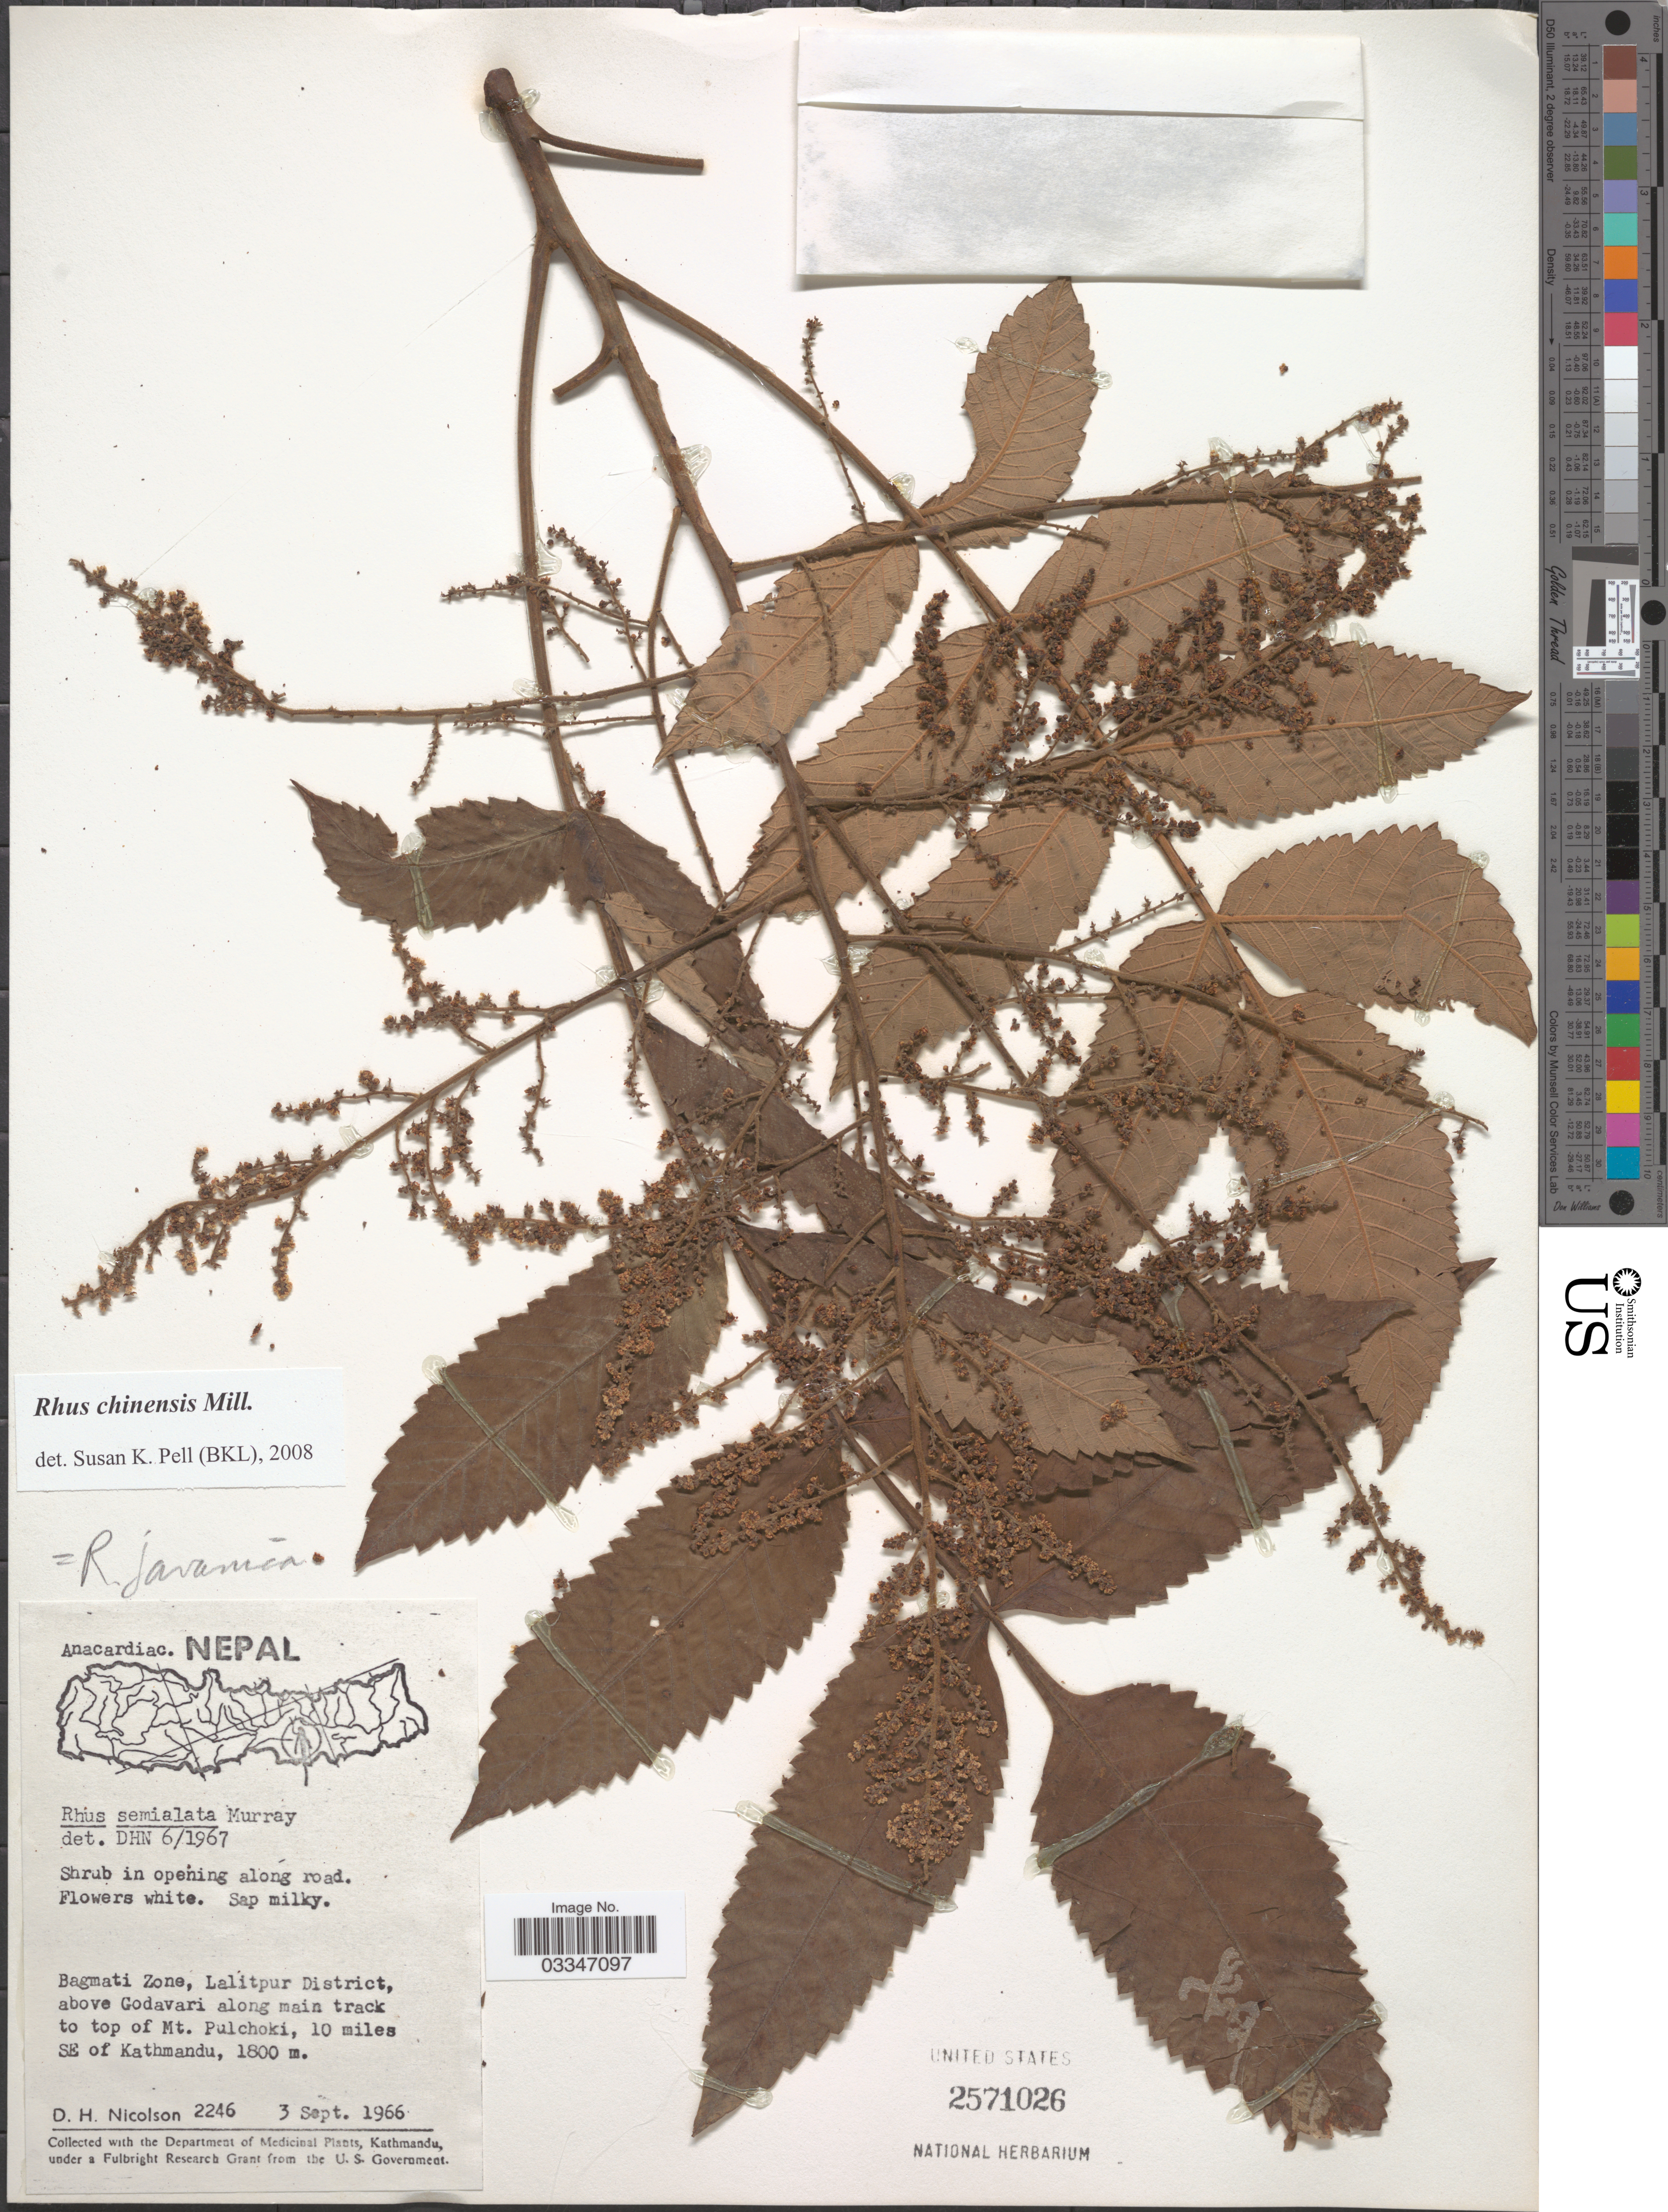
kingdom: Plantae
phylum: Tracheophyta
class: Magnoliopsida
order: Sapindales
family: Anacardiaceae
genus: Rhus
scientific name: Rhus chinensis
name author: Mill.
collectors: D. H. Nicolson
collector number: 2246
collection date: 1966-09-03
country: Nepal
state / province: Bagmati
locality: Bagmati Zone, Lalitpur District, above Godavari along main track to top of Mt. Pulchoki, 10 miles SE of Kathmandu.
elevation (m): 1800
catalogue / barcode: US 2571026